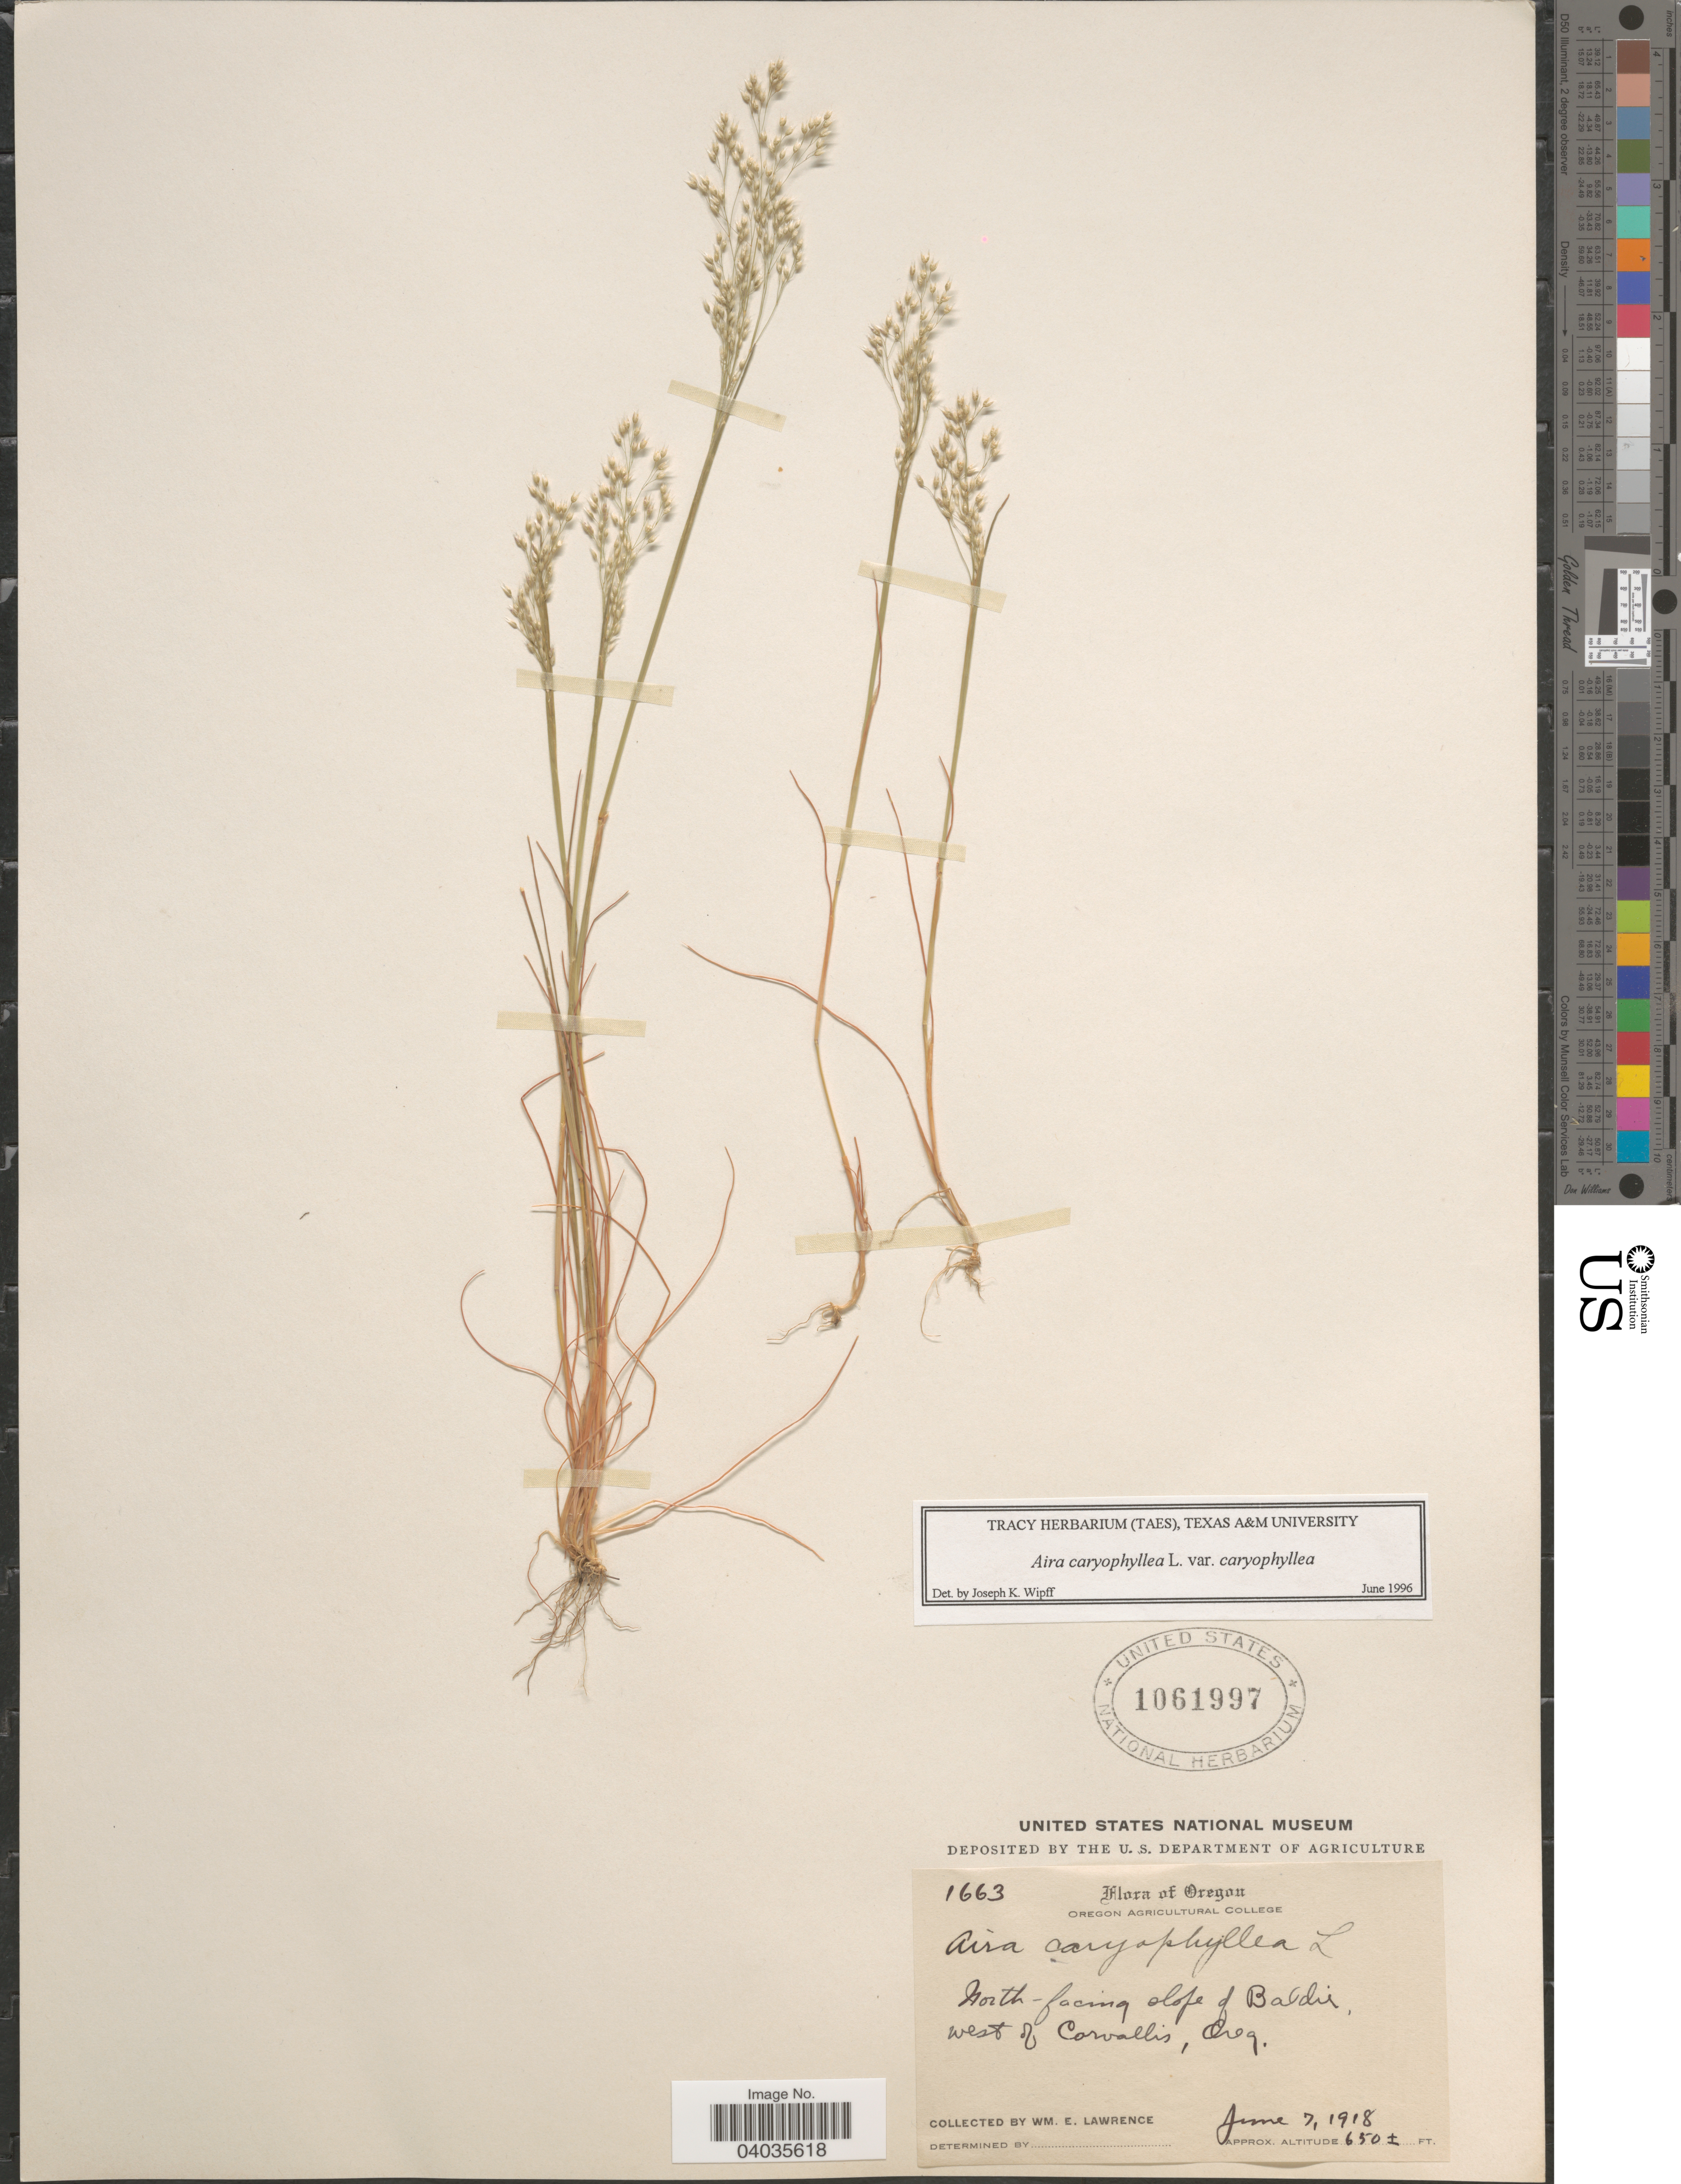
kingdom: Plantae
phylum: Tracheophyta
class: Liliopsida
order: Poales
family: Poaceae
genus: Aira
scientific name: Aira caryophyllea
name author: L.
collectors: W. Lawrence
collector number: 1663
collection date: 1918-06-07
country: United States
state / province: Oregon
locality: North-facing slope of Baldie, west of Corvallis.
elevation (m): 198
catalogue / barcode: US 1061997